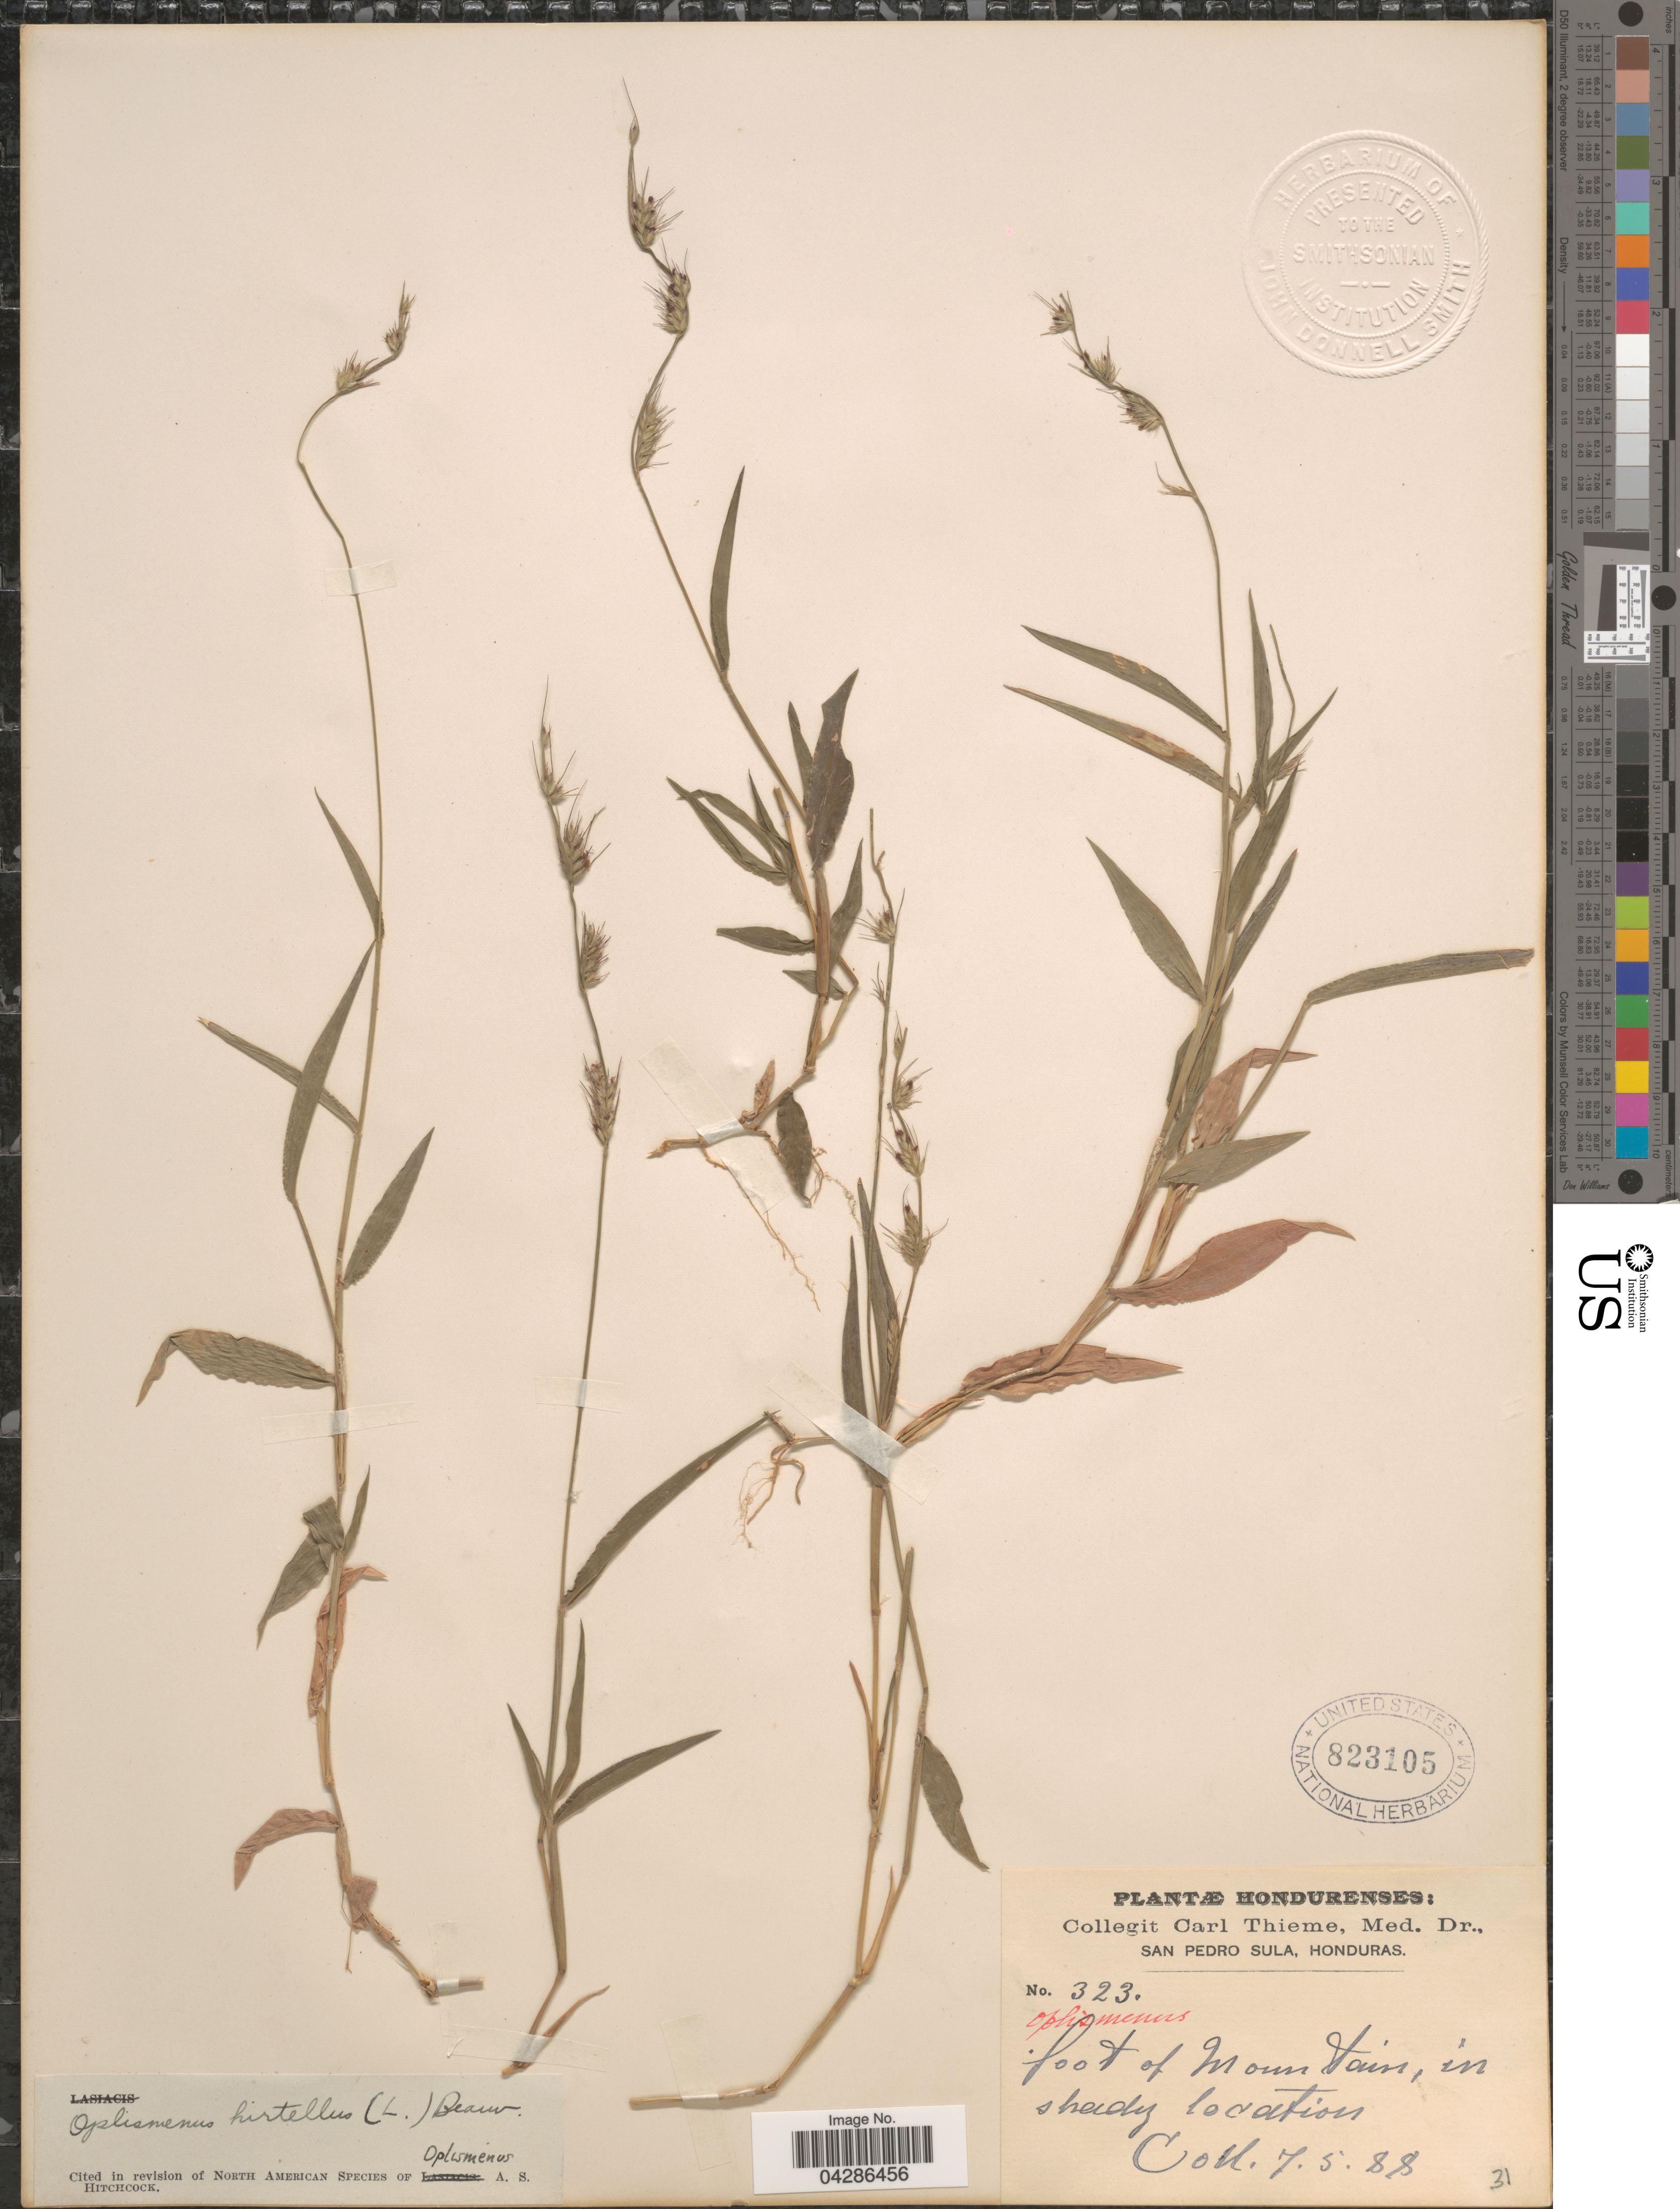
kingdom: Plantae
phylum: Tracheophyta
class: Liliopsida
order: Poales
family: Poaceae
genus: Oplismenus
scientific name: Oplismenus hirtellus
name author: (L.) P. Beauv.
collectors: C. Thieme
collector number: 323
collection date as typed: Transcribed d/m/y: 7/5/88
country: Honduras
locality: San Pedro Sula. Foot of Mountain, in shady location.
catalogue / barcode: US 823105